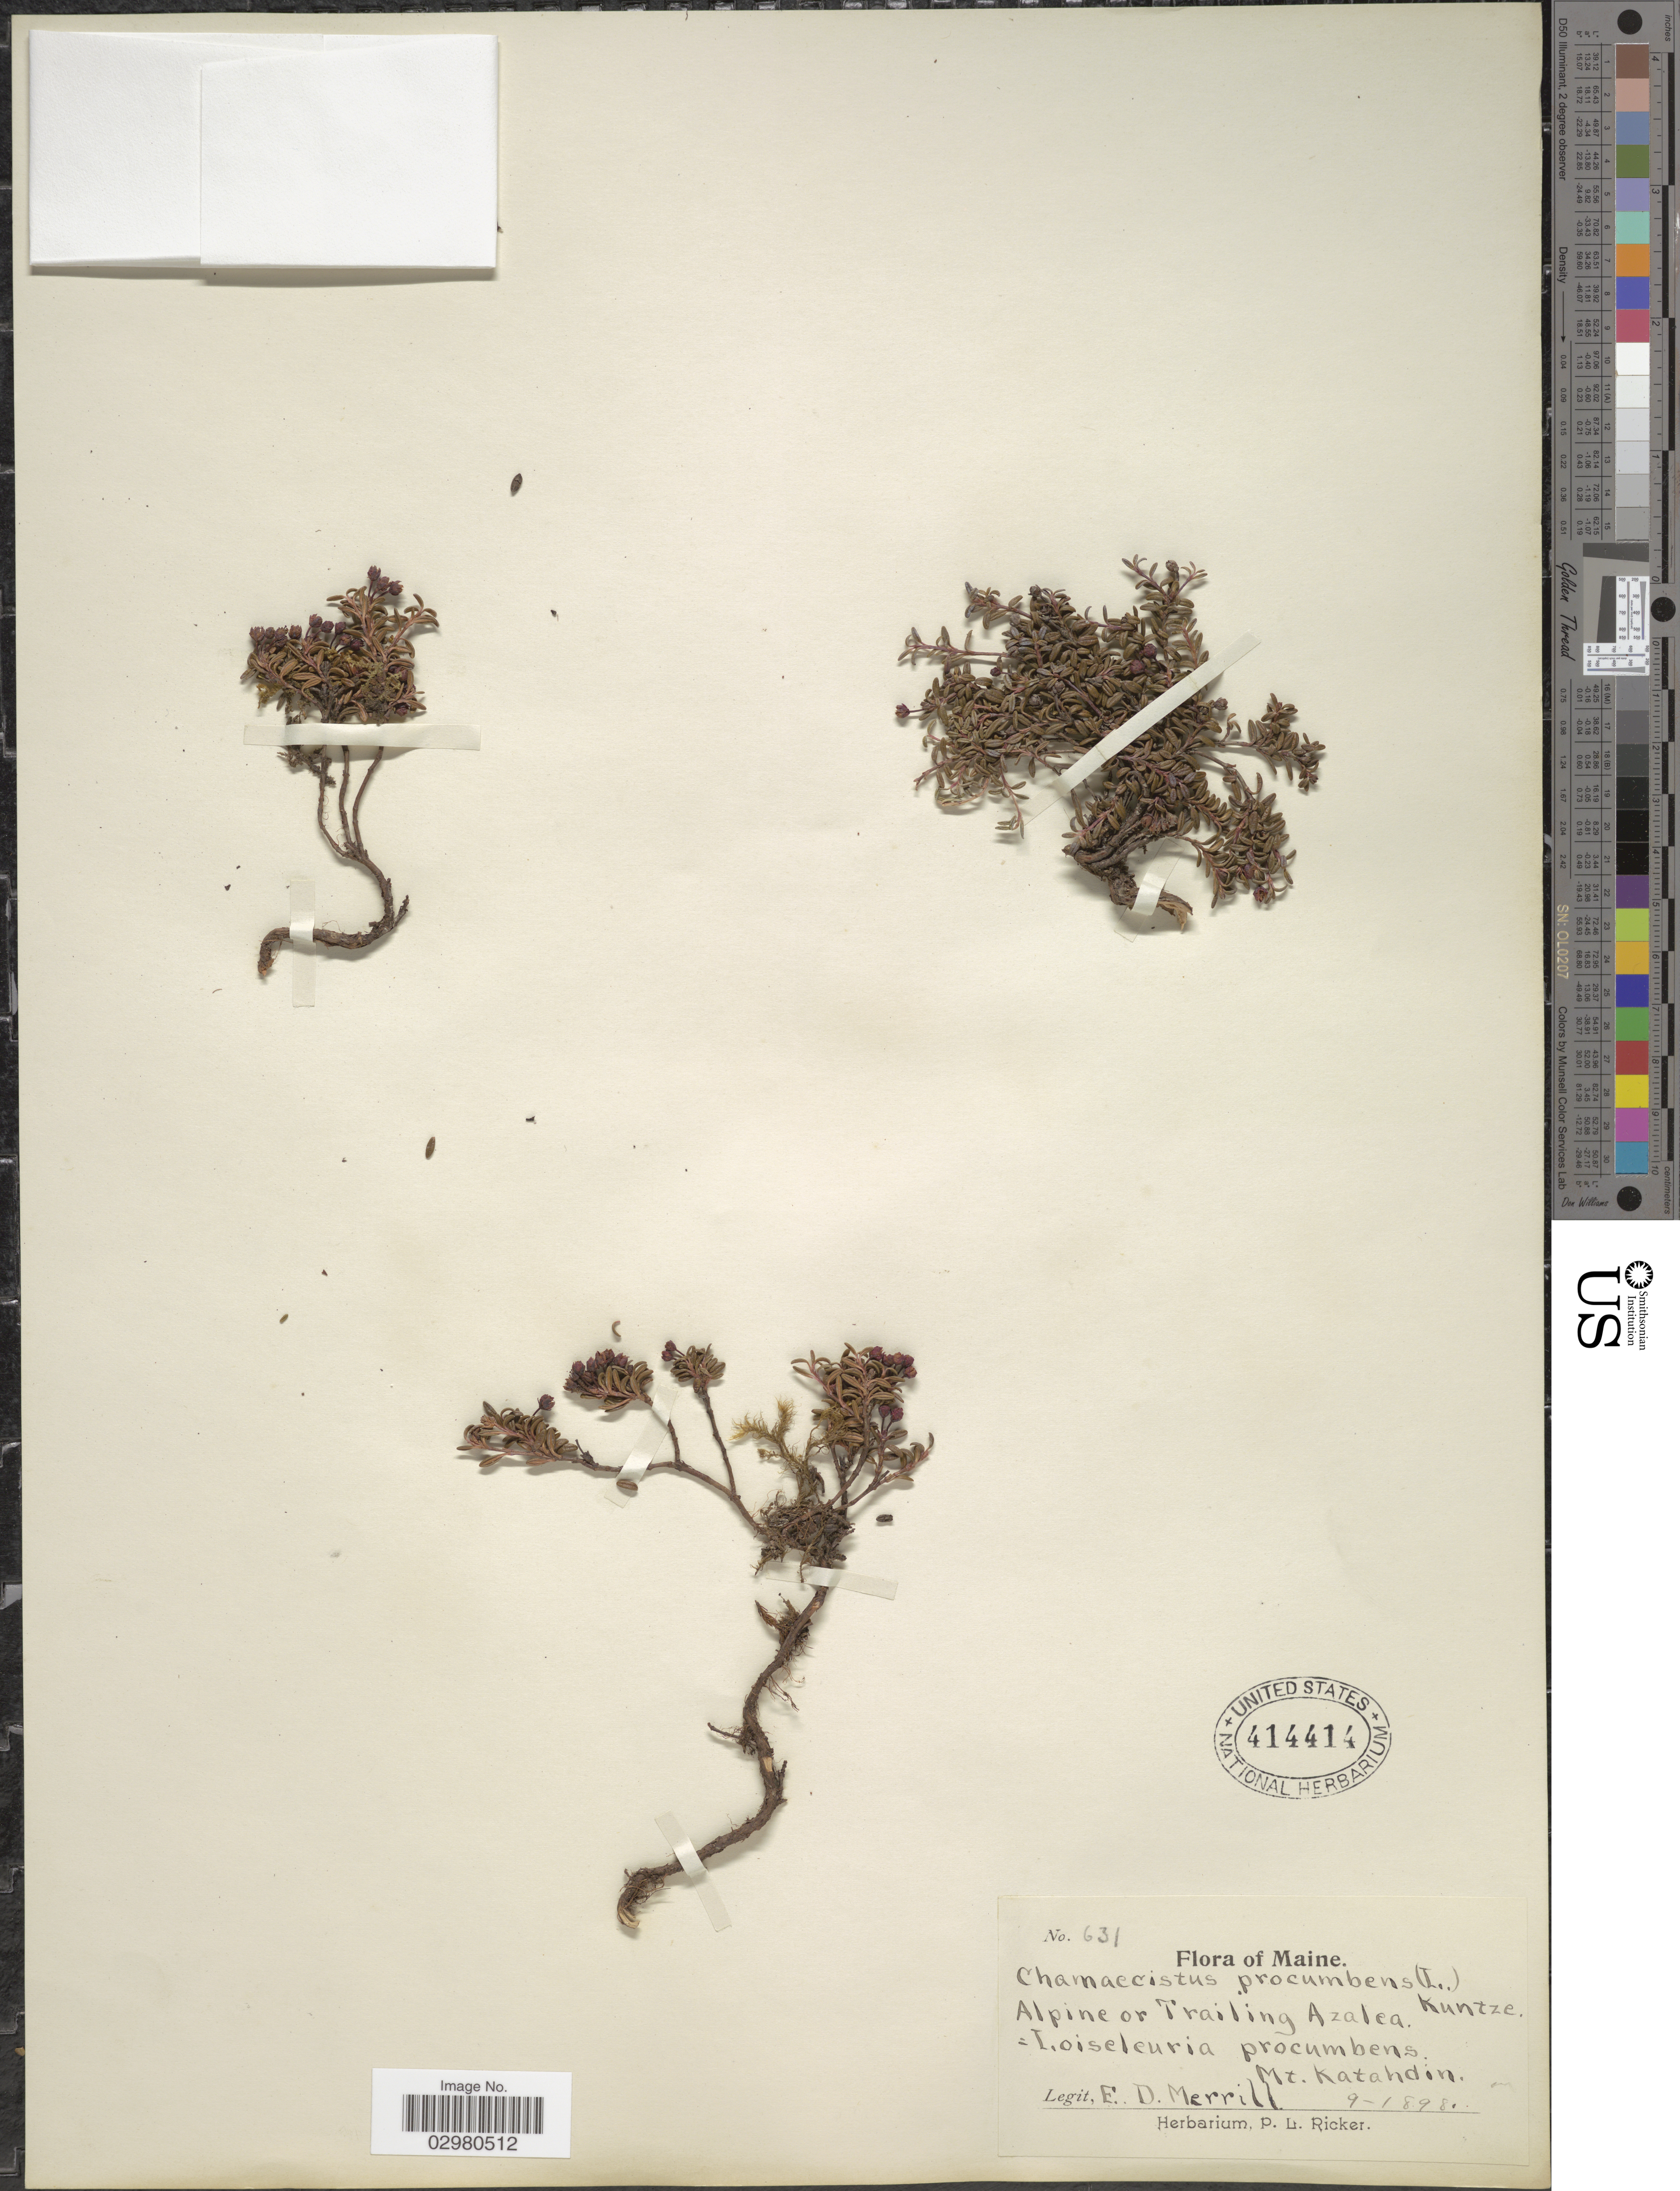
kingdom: Plantae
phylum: Tracheophyta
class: Magnoliopsida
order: Ericales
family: Ericaceae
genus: Loiseleuria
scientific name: Loiseleuria procumbens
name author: (L.) Desv.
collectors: E. D. Merrill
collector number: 631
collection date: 1898-09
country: United States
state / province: Maine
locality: Alpine or Trailing Azalea. Mt. Katahdin.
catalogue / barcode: US 414414